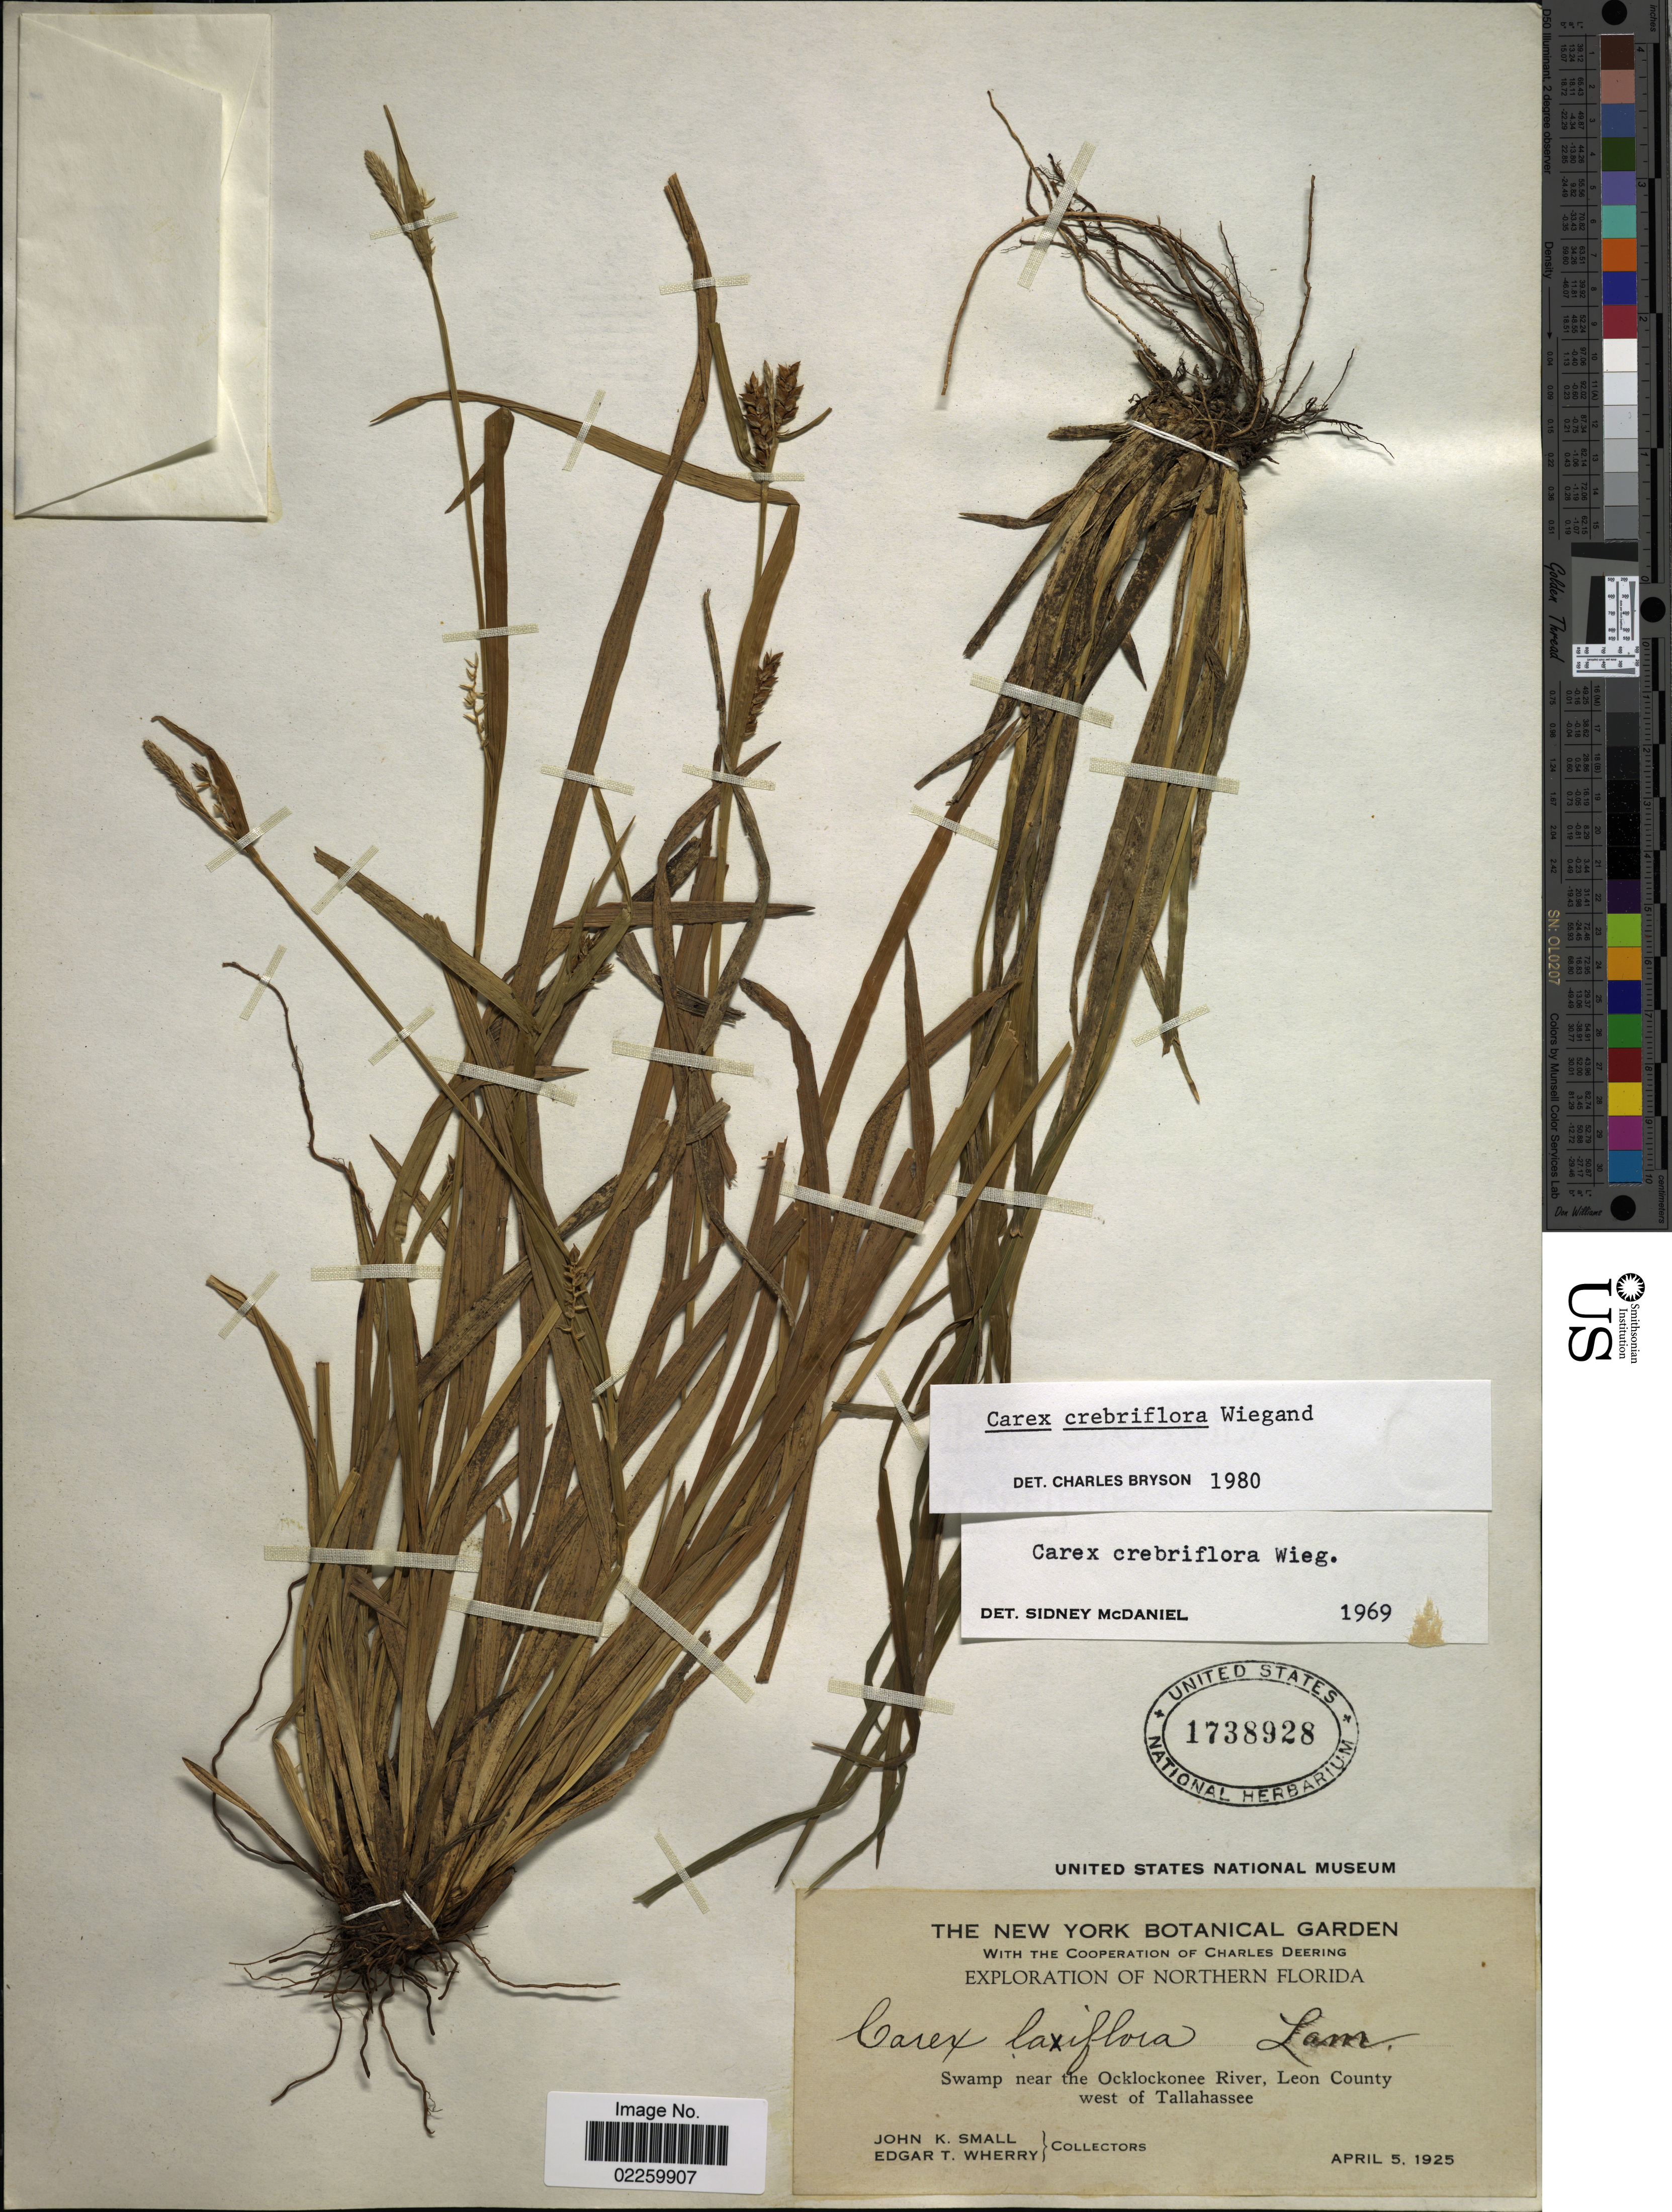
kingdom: Plantae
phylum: Tracheophyta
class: Liliopsida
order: Poales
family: Cyperaceae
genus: Carex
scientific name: Carex crebriflora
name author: Wiegand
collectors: J. K. Small & E. T. Wherry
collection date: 1925-04-05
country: United States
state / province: Florida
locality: Northern Florida, Swamp near the Ocklockonee River, Leon County west of Tallahassee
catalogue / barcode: US 1738928